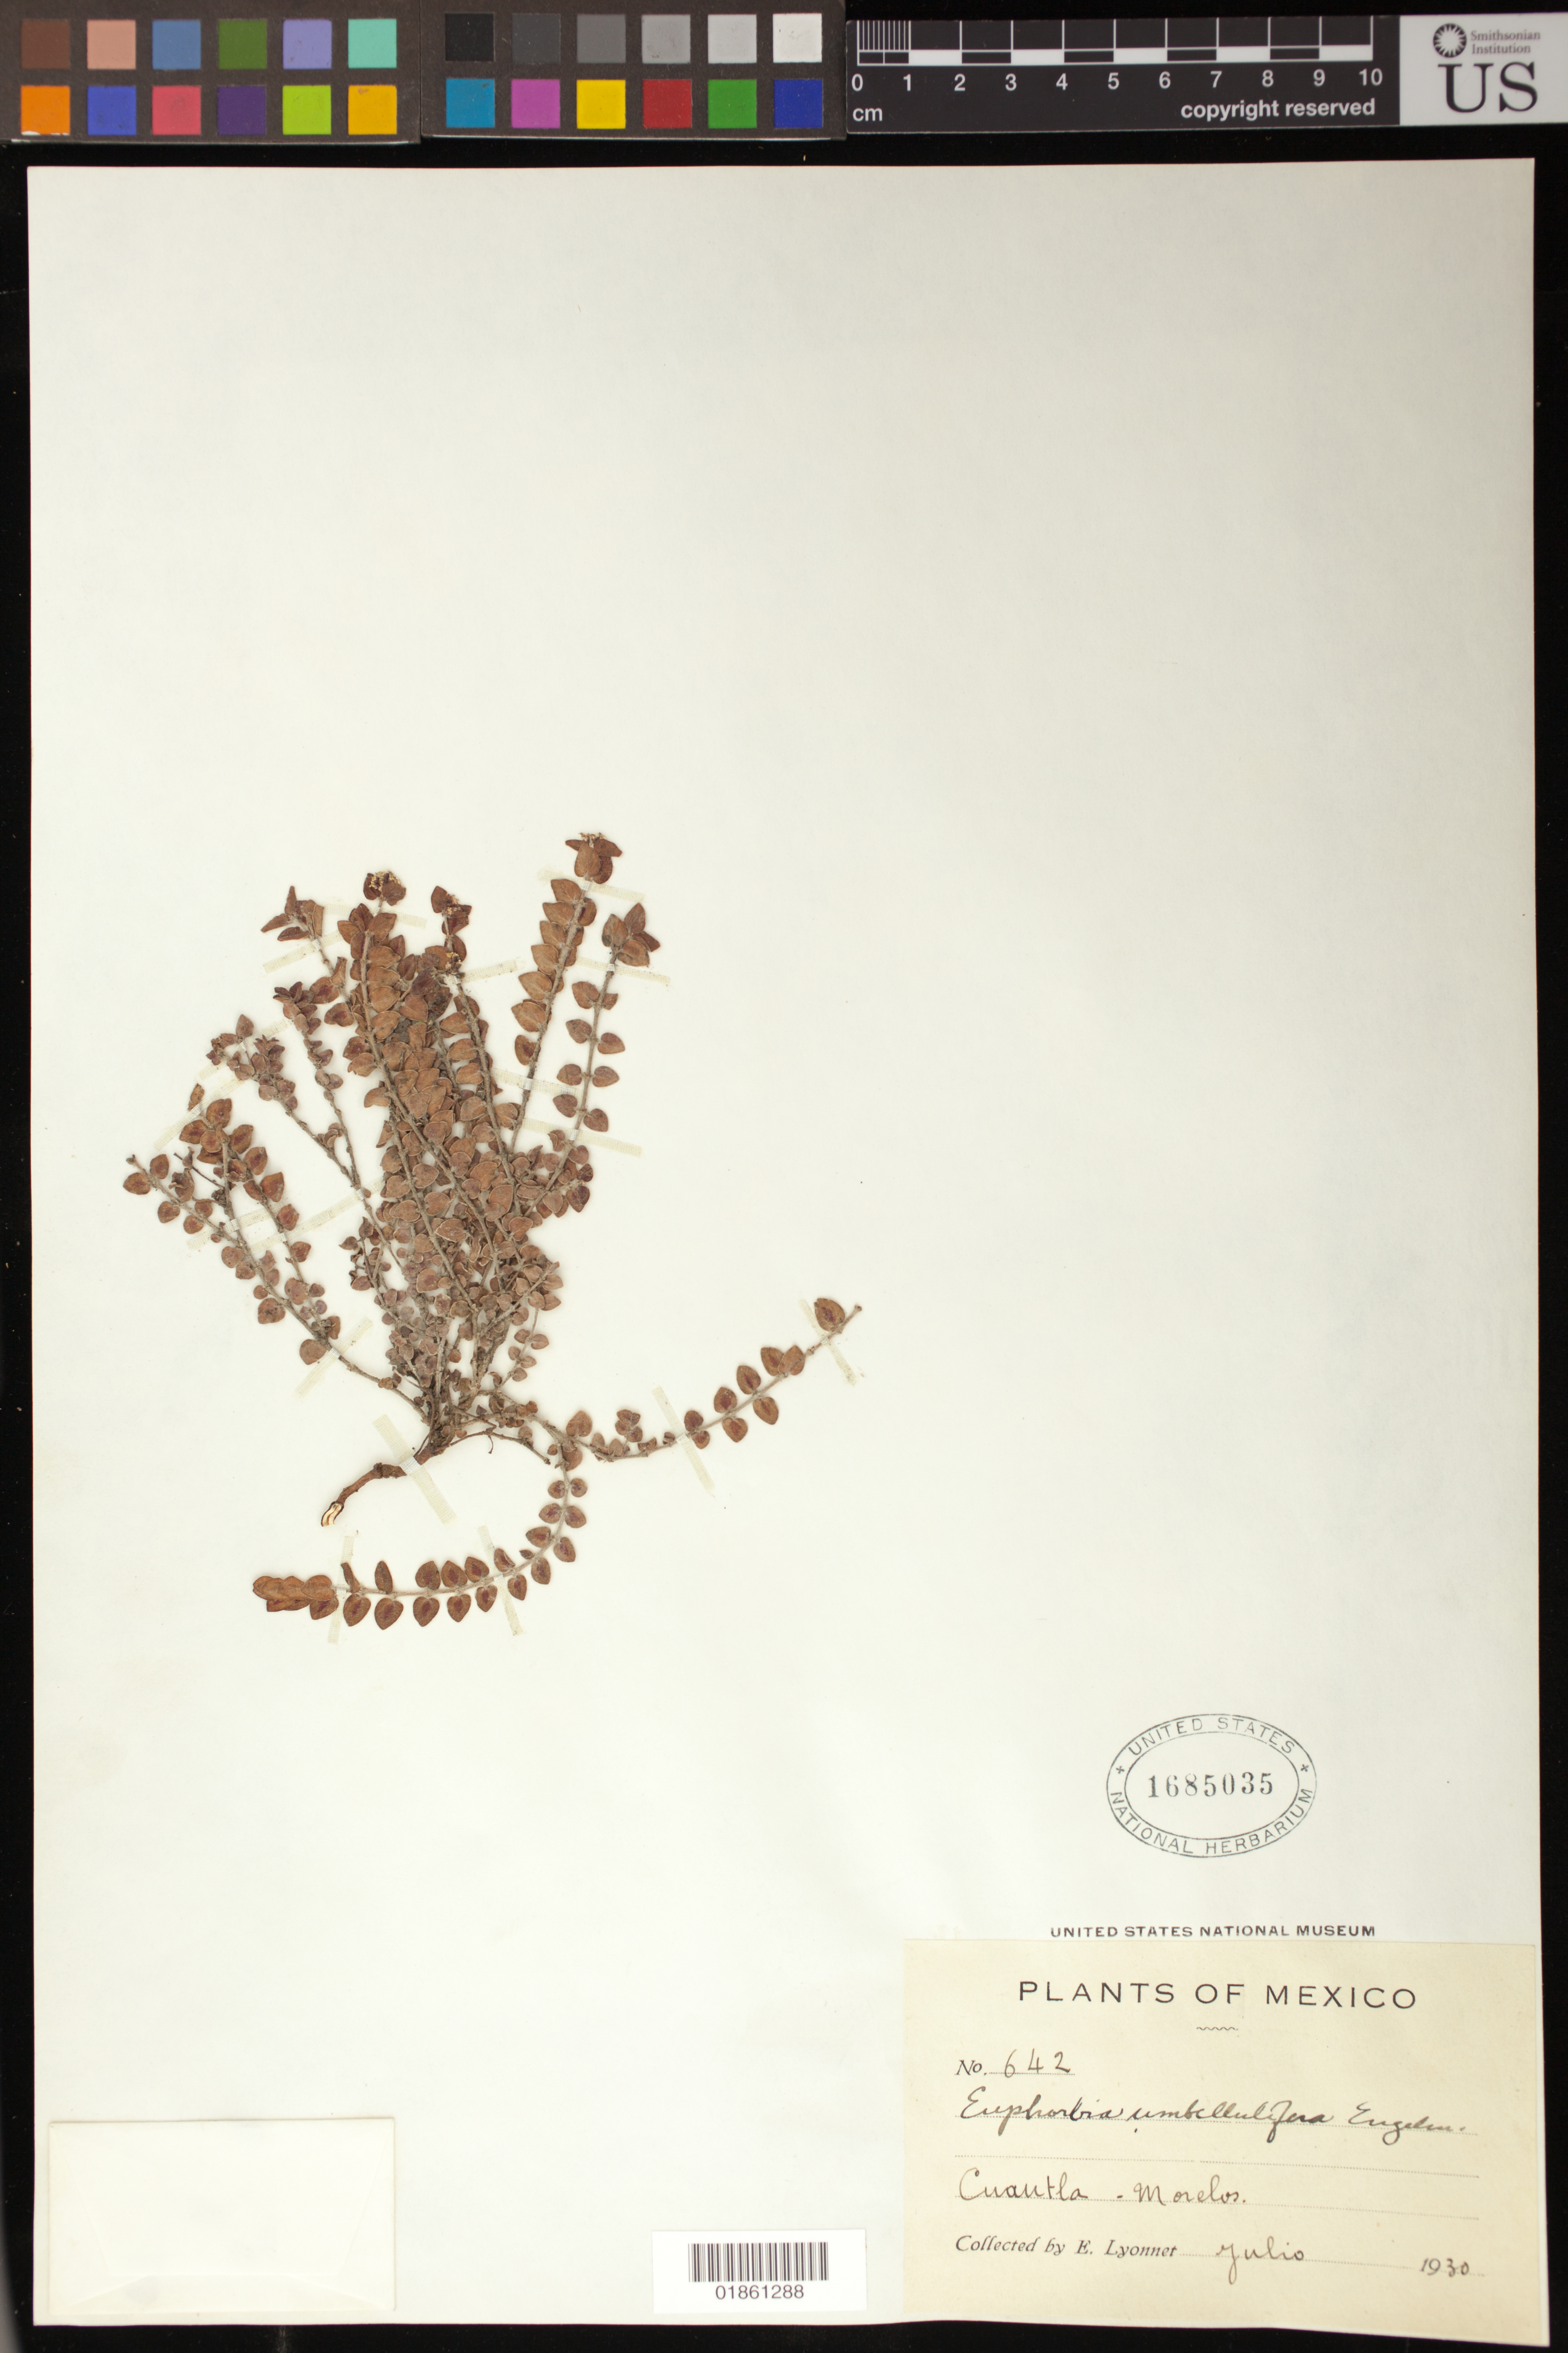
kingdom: Plantae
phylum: Tracheophyta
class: Magnoliopsida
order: Malpighiales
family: Euphorbiaceae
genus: Euphorbia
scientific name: Euphorbia umbellulata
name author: Engelm. ex Boiss.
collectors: E. Lyonnet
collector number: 642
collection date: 1930-07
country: Mexico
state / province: Morelos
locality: Cuautla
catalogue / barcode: US 1685035